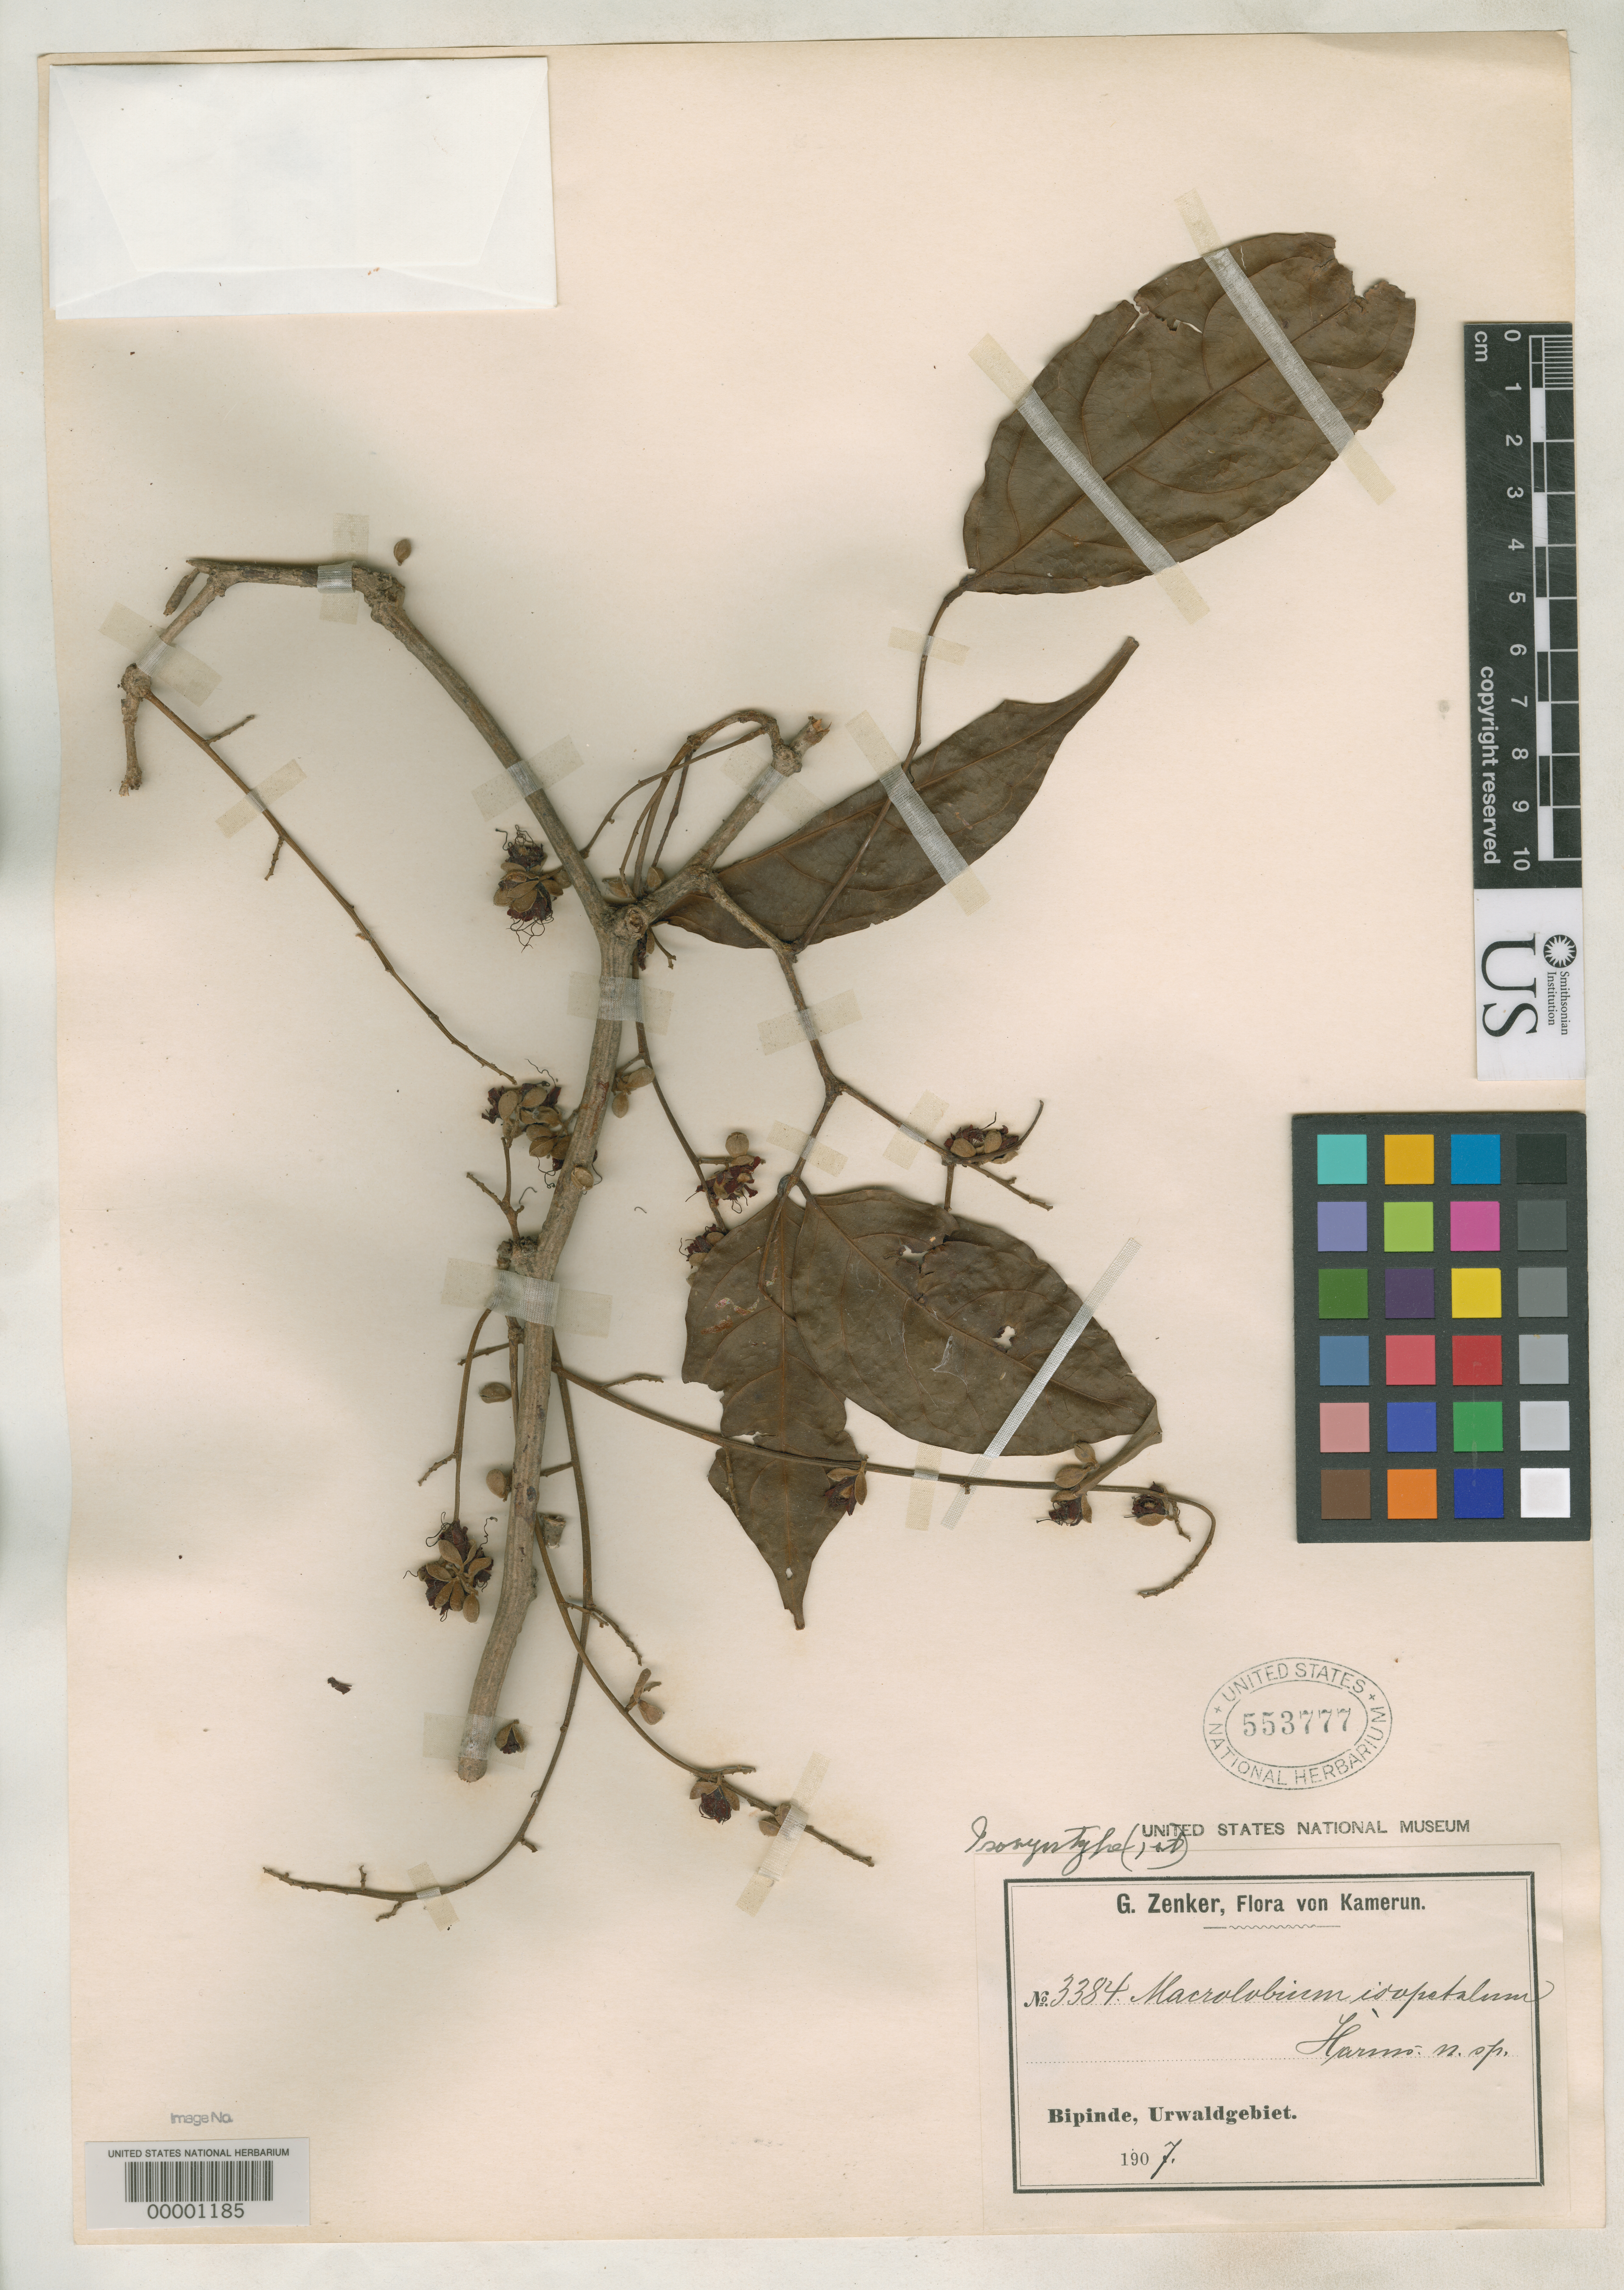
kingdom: Plantae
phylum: Tracheophyta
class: Magnoliopsida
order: Fabales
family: Fabaceae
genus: Macrolobium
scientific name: Macrolobium isopetalum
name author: Harms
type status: Isosyntype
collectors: G. A. Zenker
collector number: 3384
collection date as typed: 1907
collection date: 1907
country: Cameroon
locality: Bipinde, Urwaldgebiet.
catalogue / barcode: US 553777